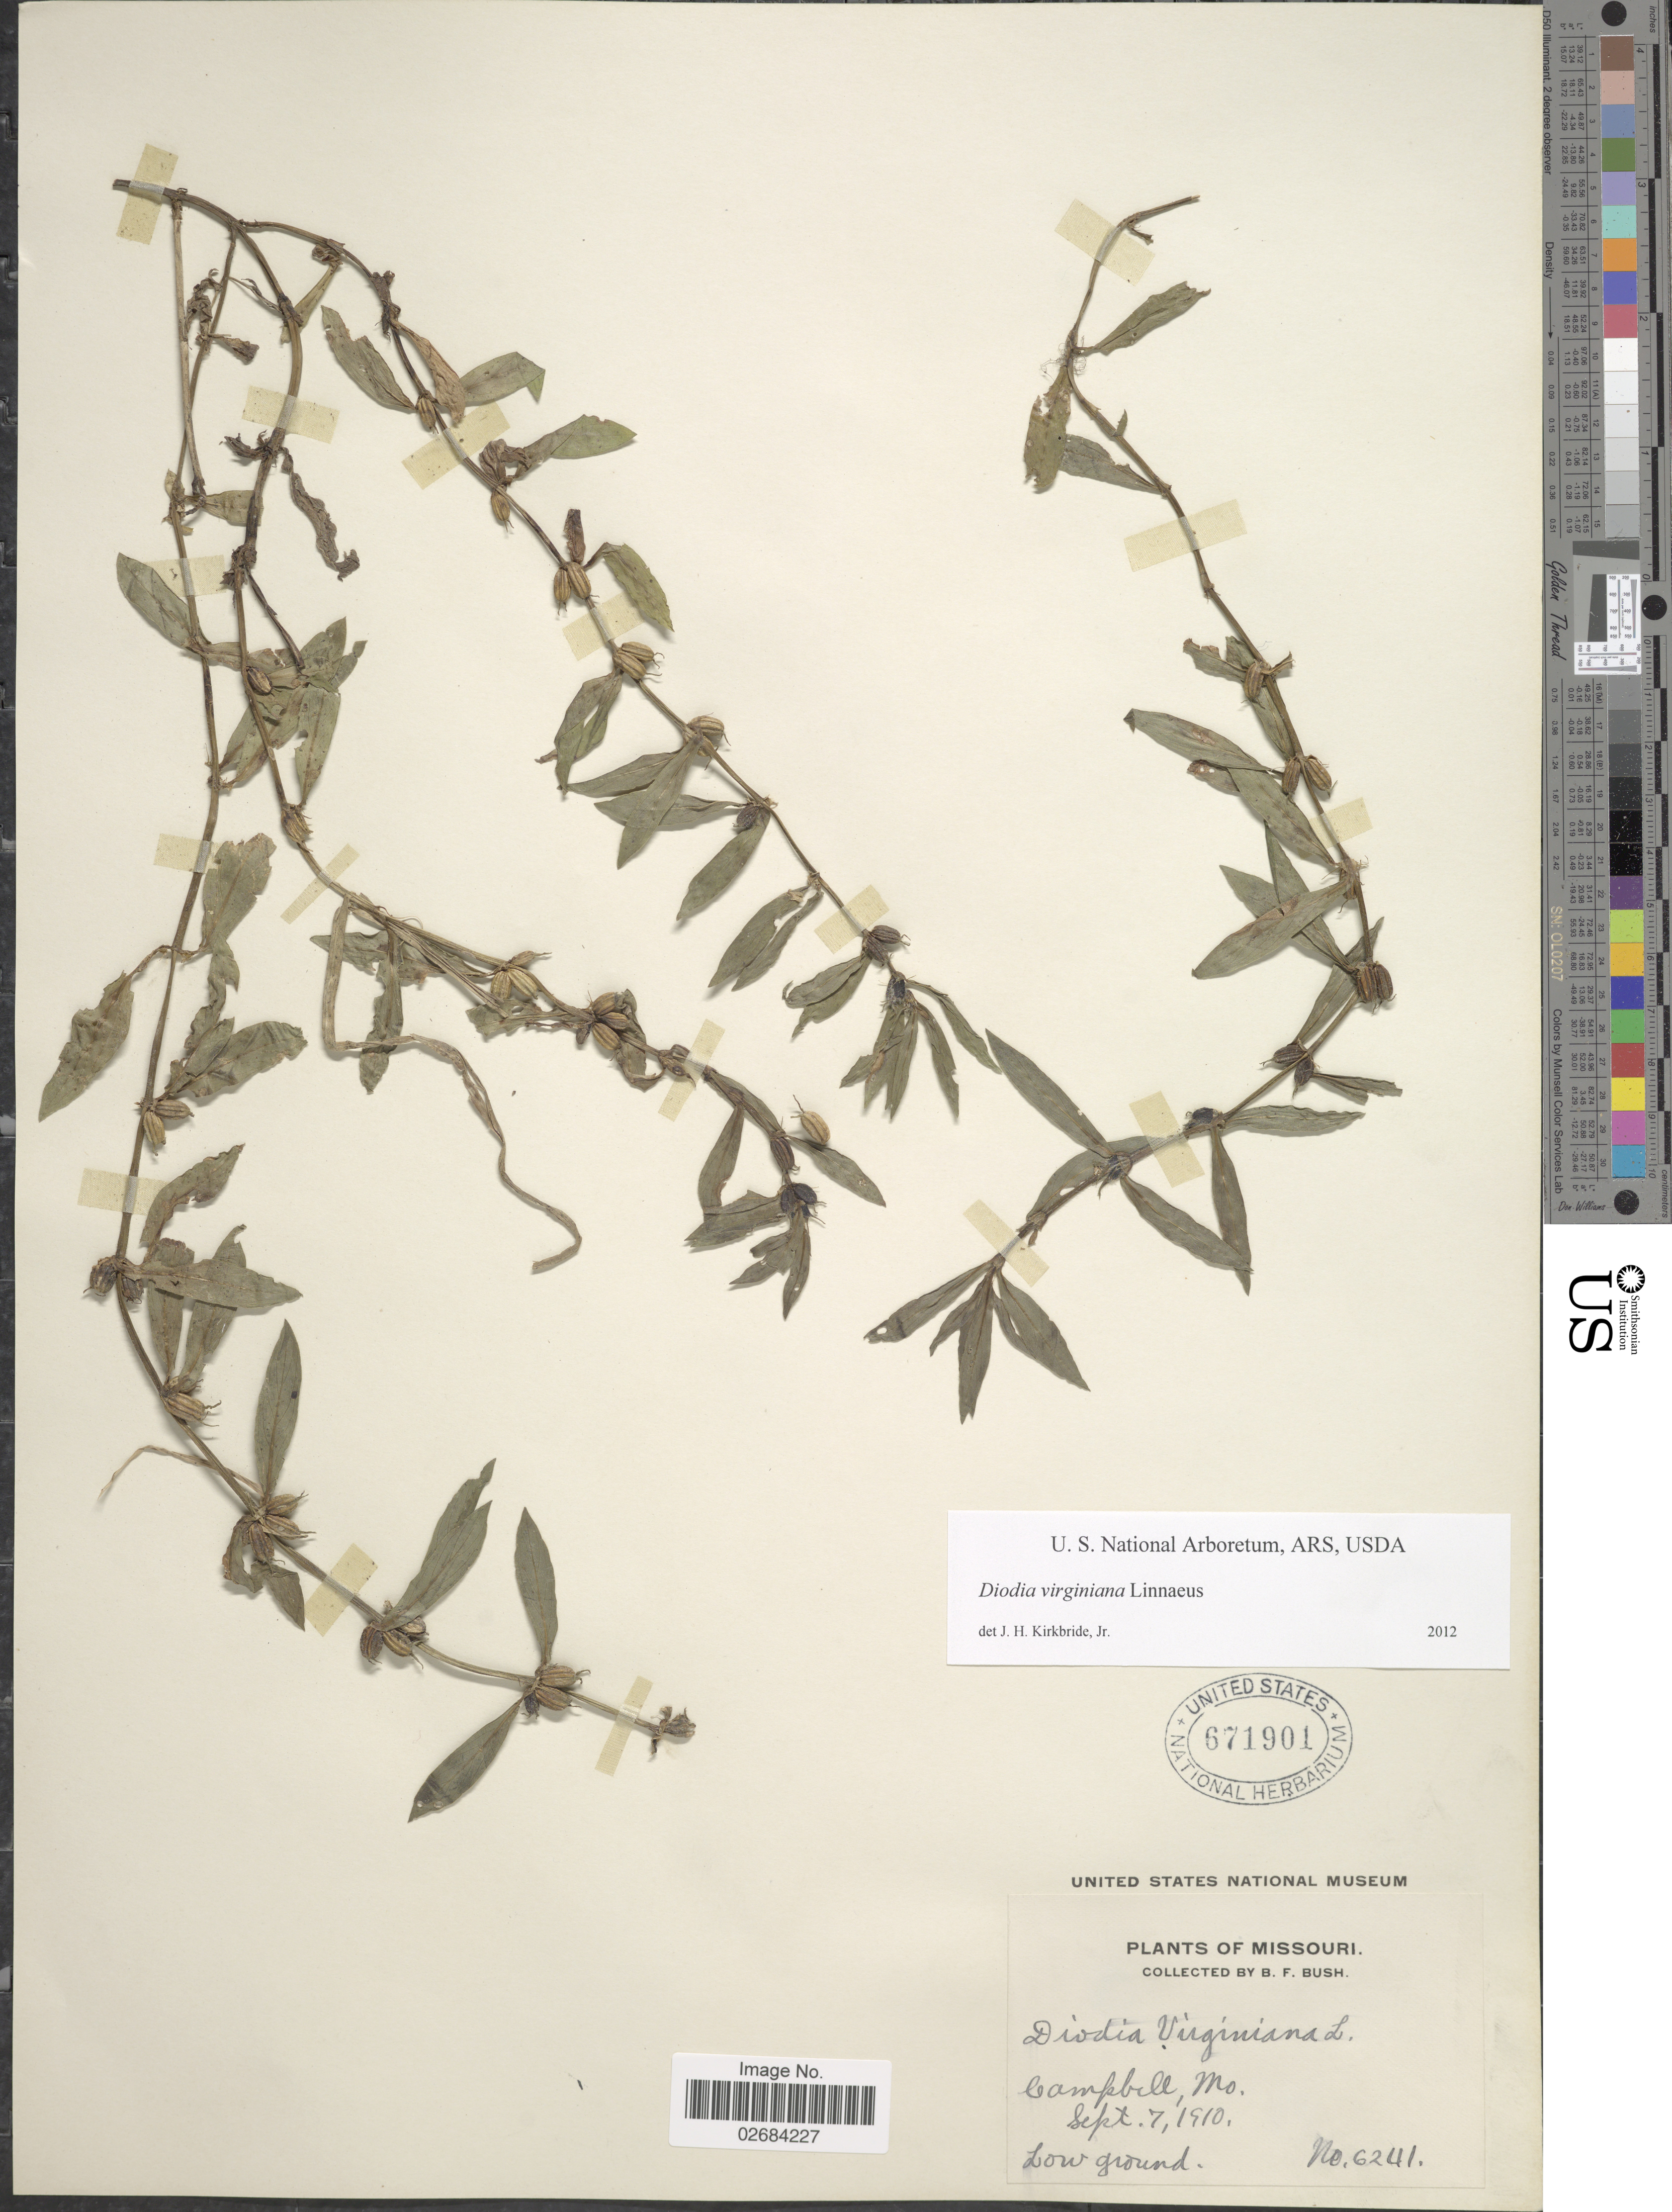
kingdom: Plantae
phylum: Tracheophyta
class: Magnoliopsida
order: Gentianales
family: Rubiaceae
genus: Diodia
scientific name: Diodia virginiana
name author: L.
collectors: B. F. Bush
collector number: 6241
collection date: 1910-09-07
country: United States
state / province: Missouri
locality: Campbell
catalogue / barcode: US 671901